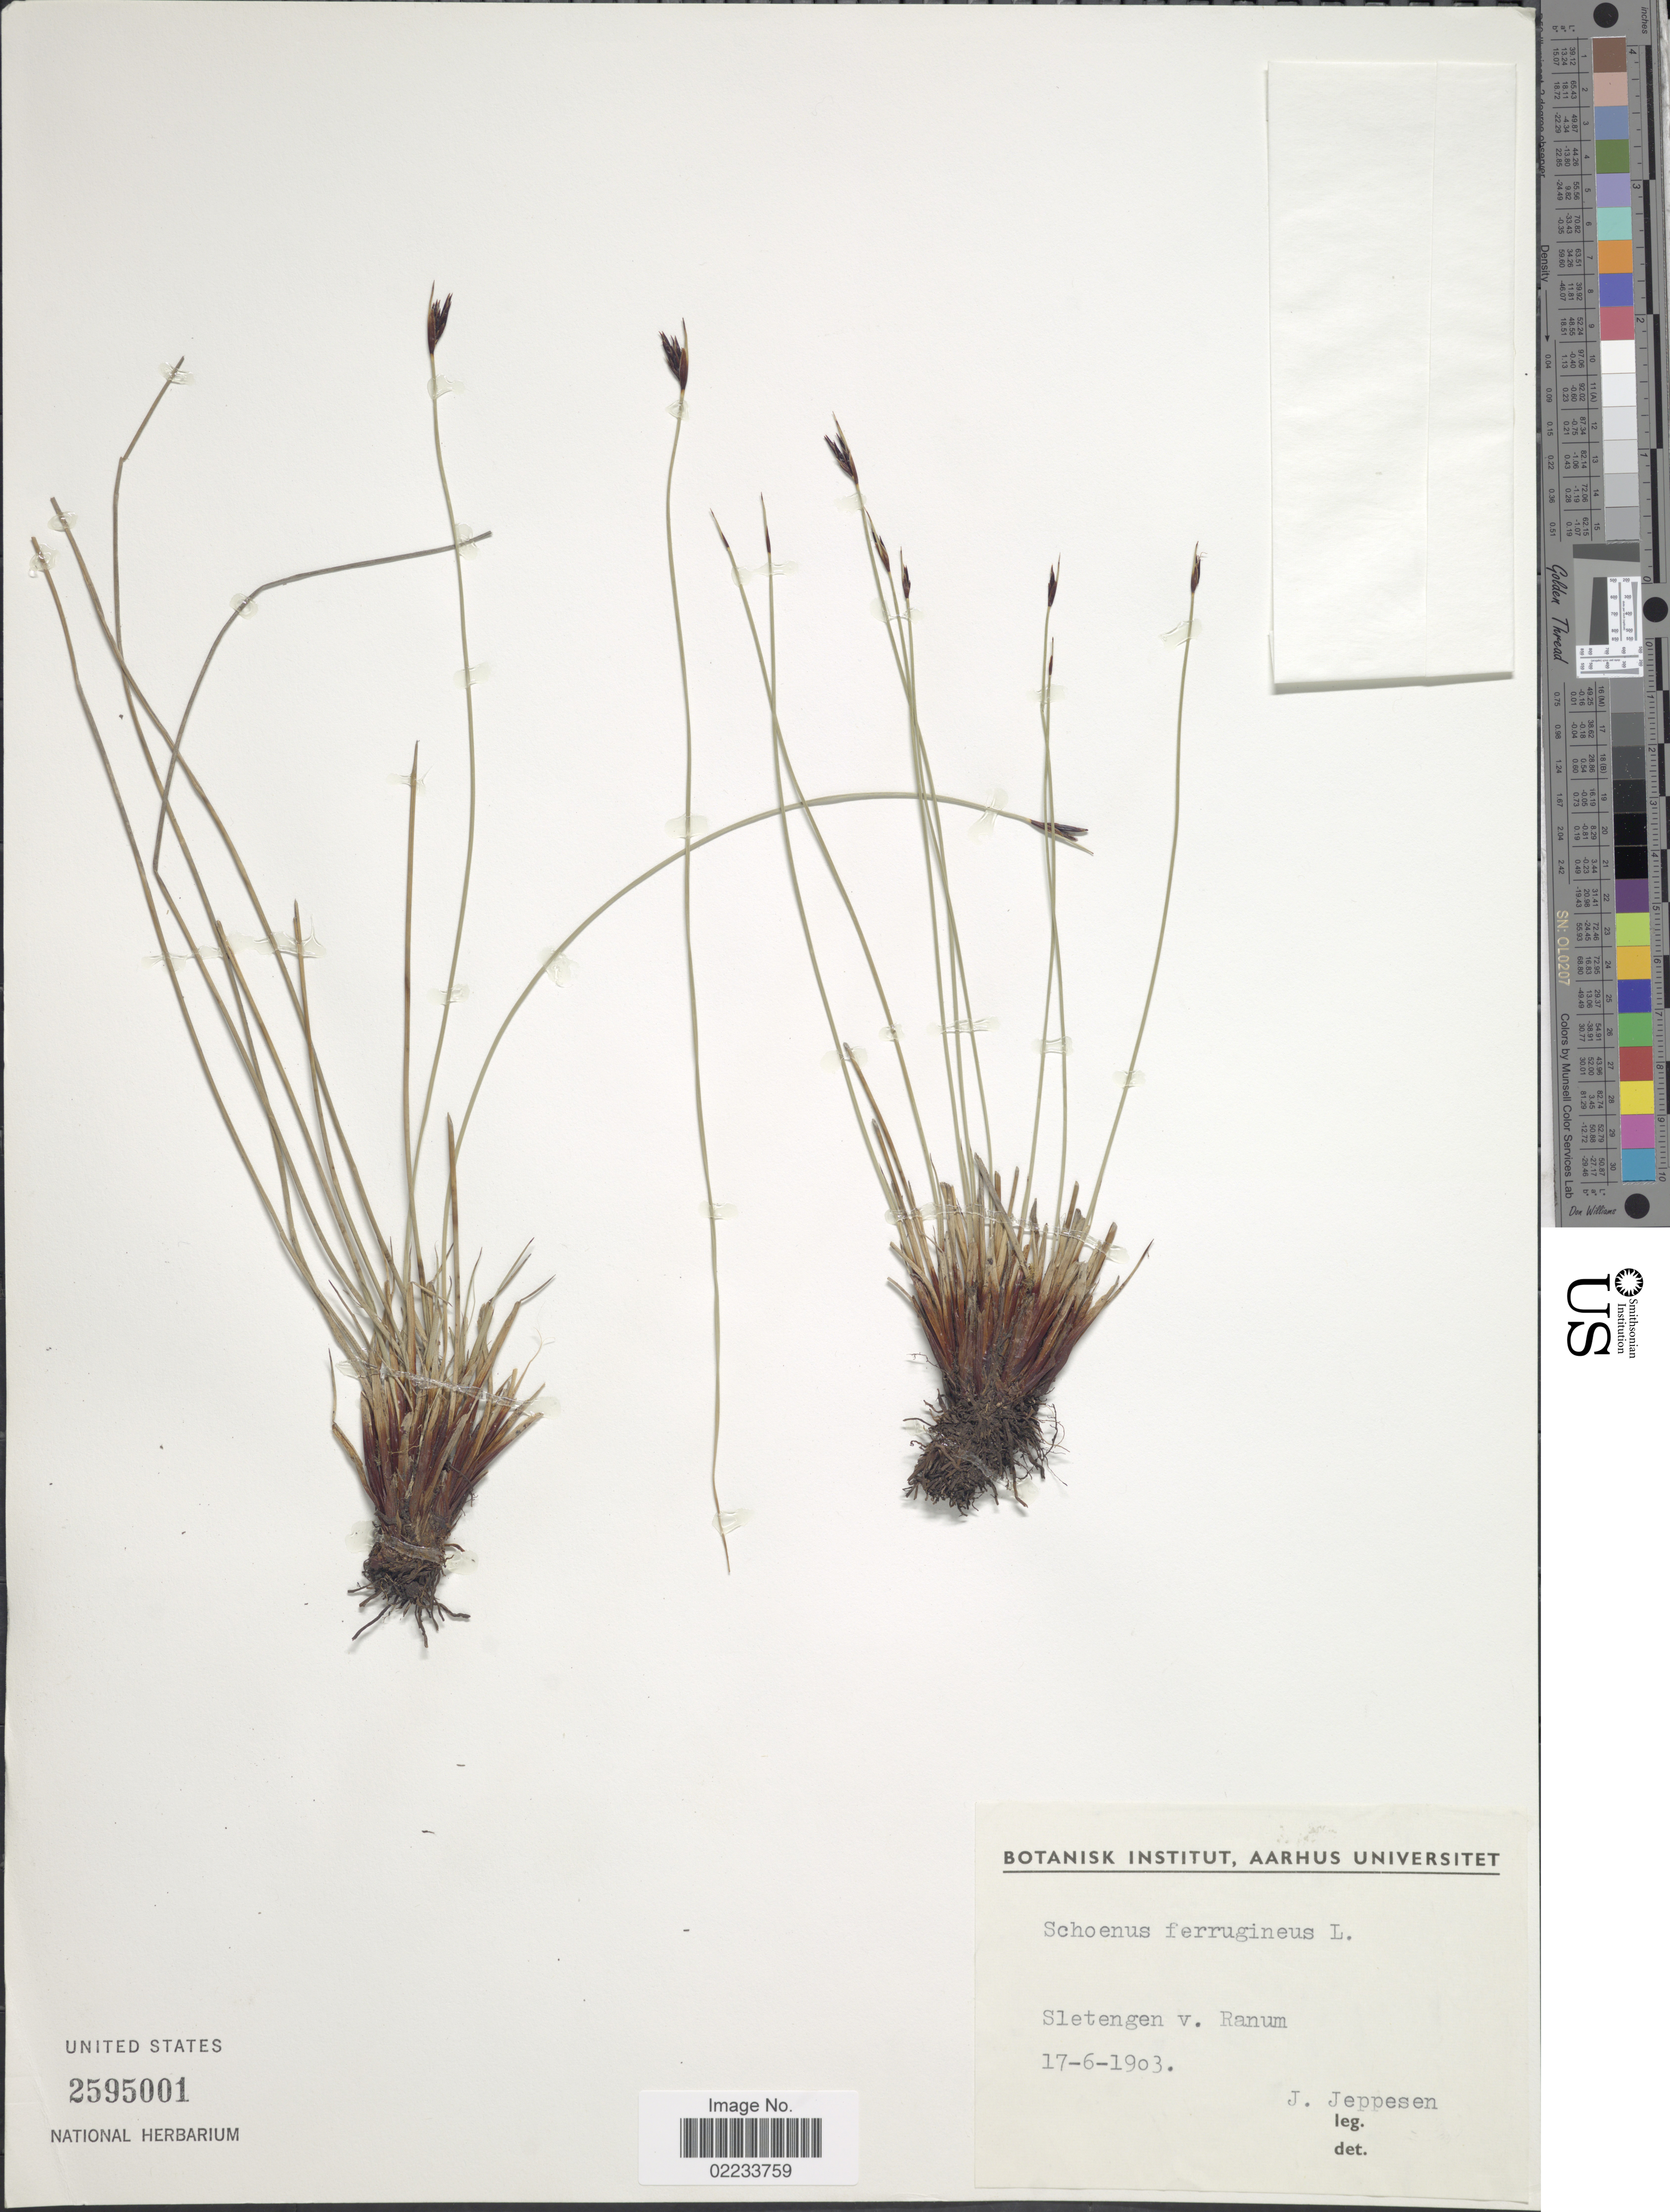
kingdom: Plantae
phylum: Tracheophyta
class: Liliopsida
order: Poales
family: Cyperaceae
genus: Schoenus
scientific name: Schoenus ferrugineus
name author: L.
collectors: J. Jeppesen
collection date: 1903-06-17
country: Denmark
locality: Sletengen v. Ranum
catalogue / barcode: US 2595001